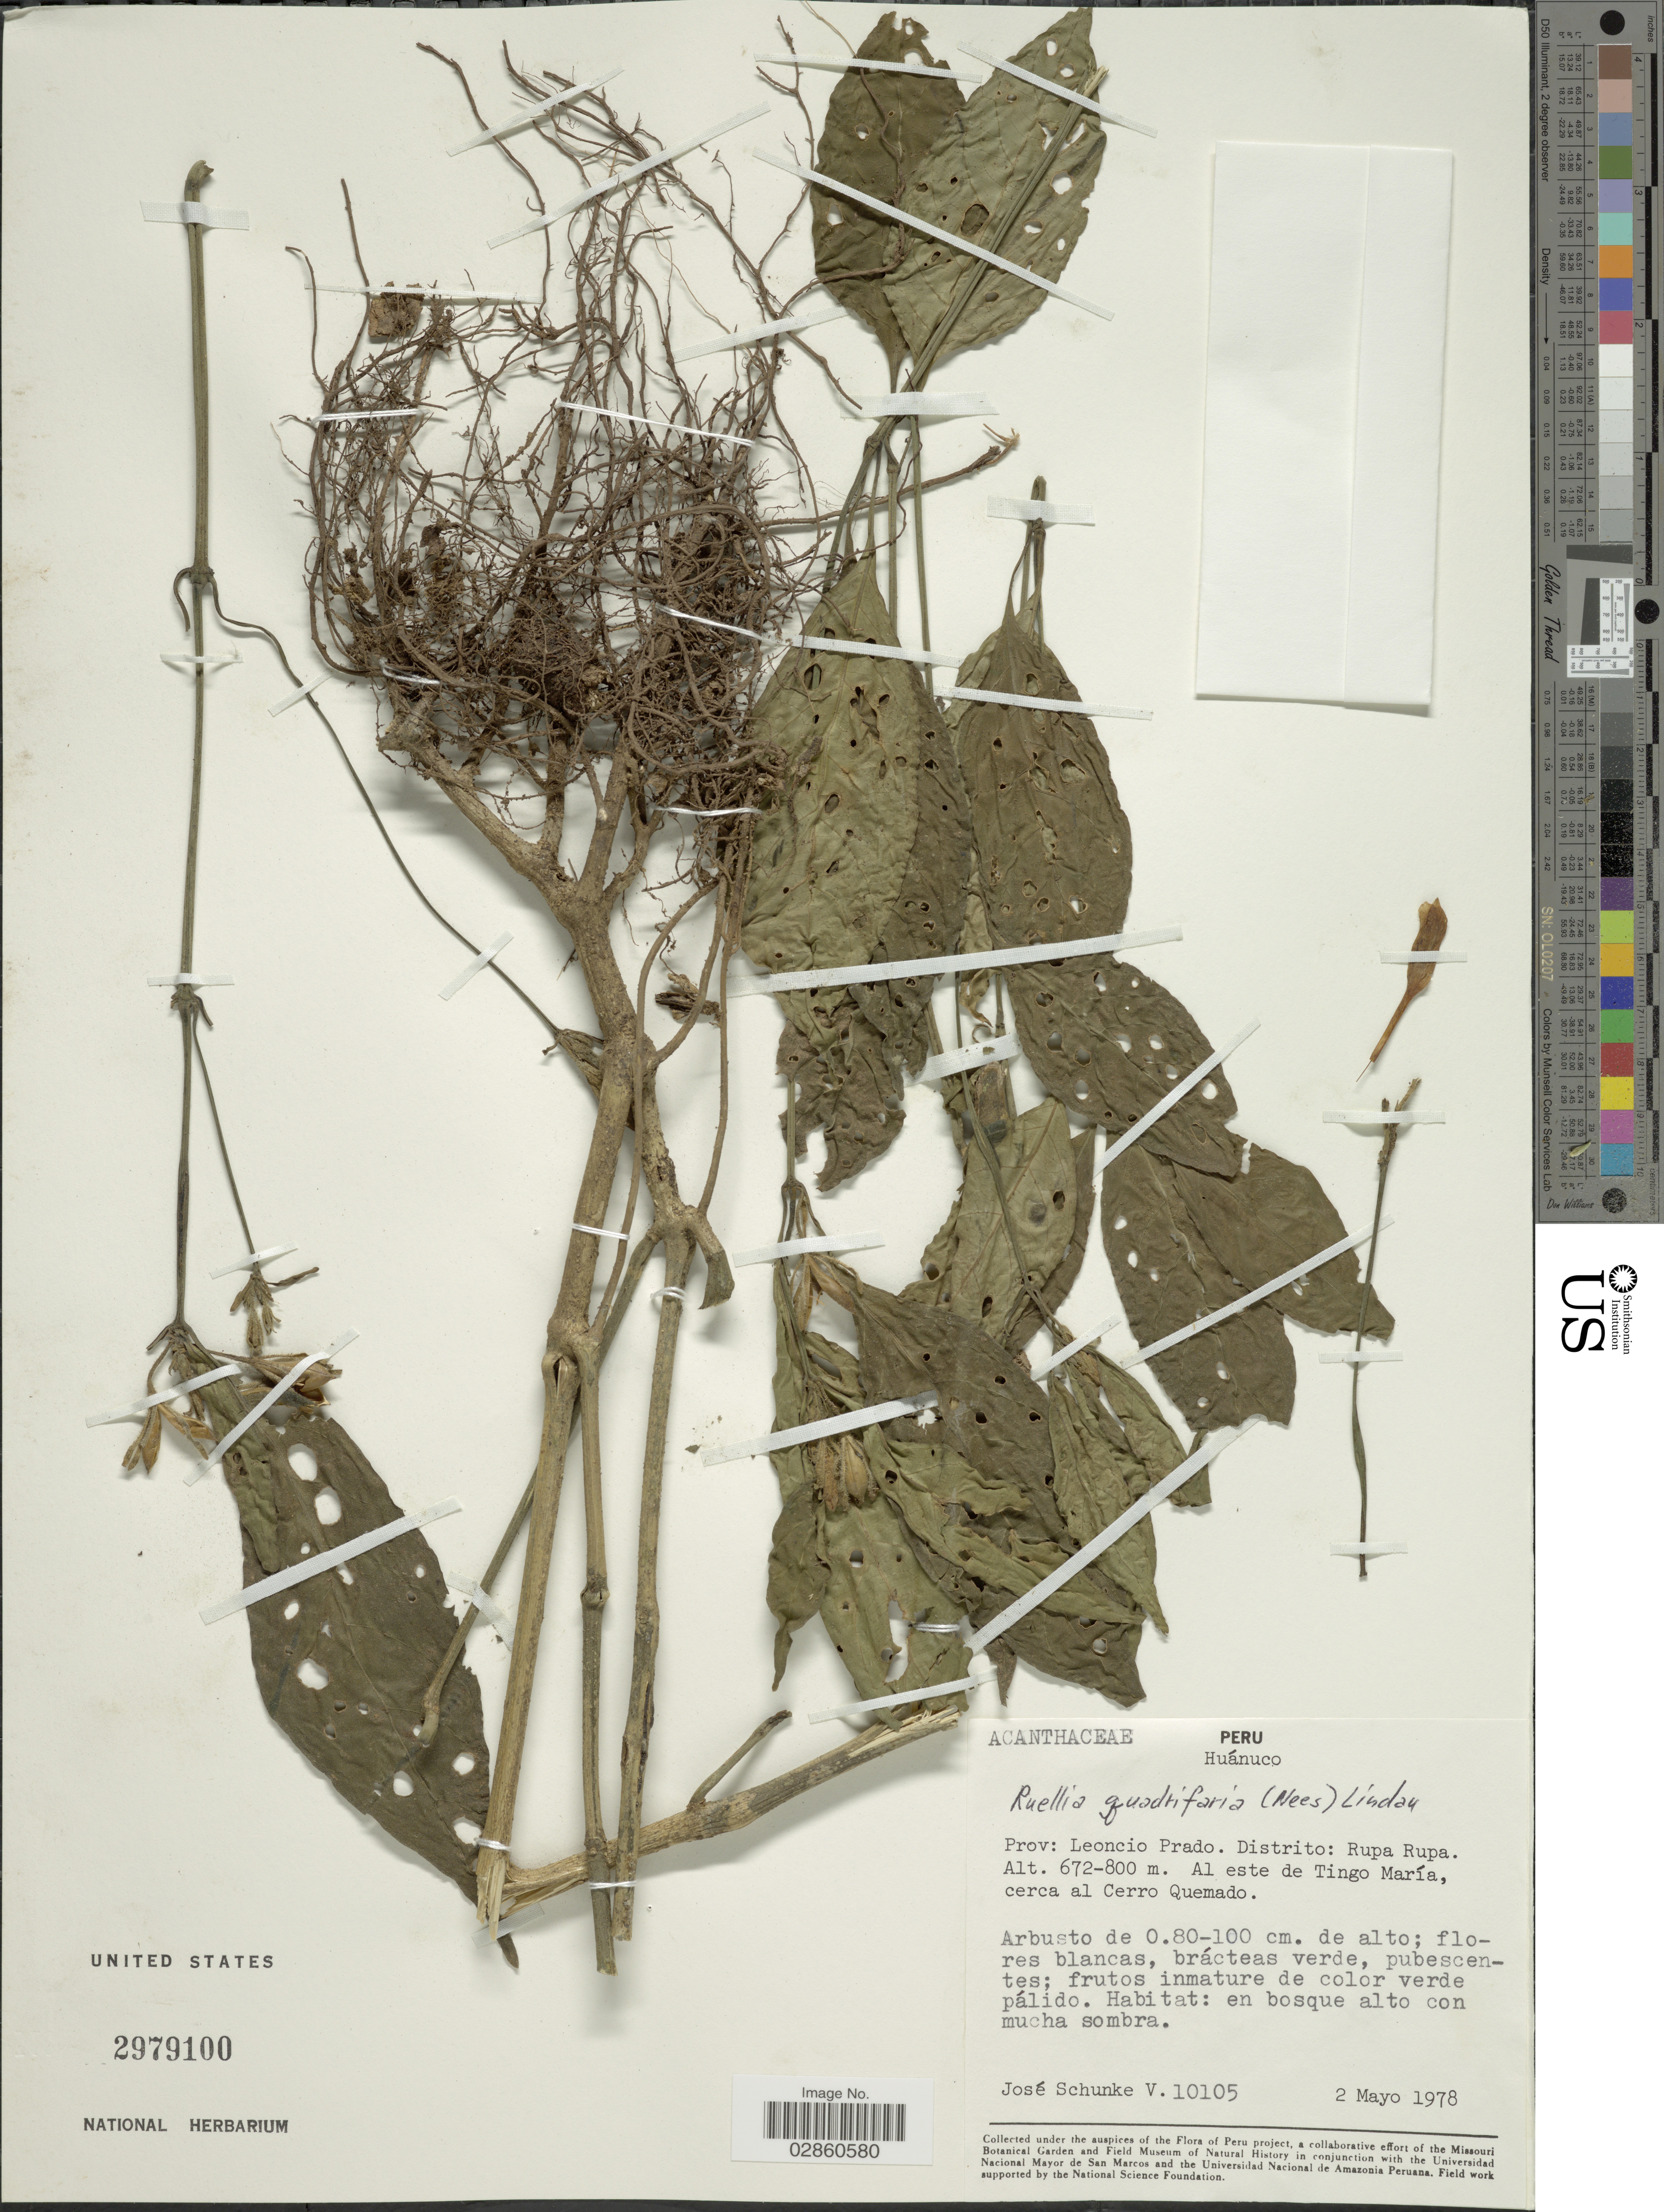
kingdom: Plantae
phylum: Tracheophyta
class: Magnoliopsida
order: Lamiales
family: Acanthaceae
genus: Ruellia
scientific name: Ruellia glischrocalyx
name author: Lindau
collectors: J. Schunke Vigo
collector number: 10105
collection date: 1978-05-02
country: Peru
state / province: Huánuco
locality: Prov: Leoncio Prado. Distrito: Rupa Rupa. Al este de Tingo María, cerca al Cerro Quemado.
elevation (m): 672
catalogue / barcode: US 2979100